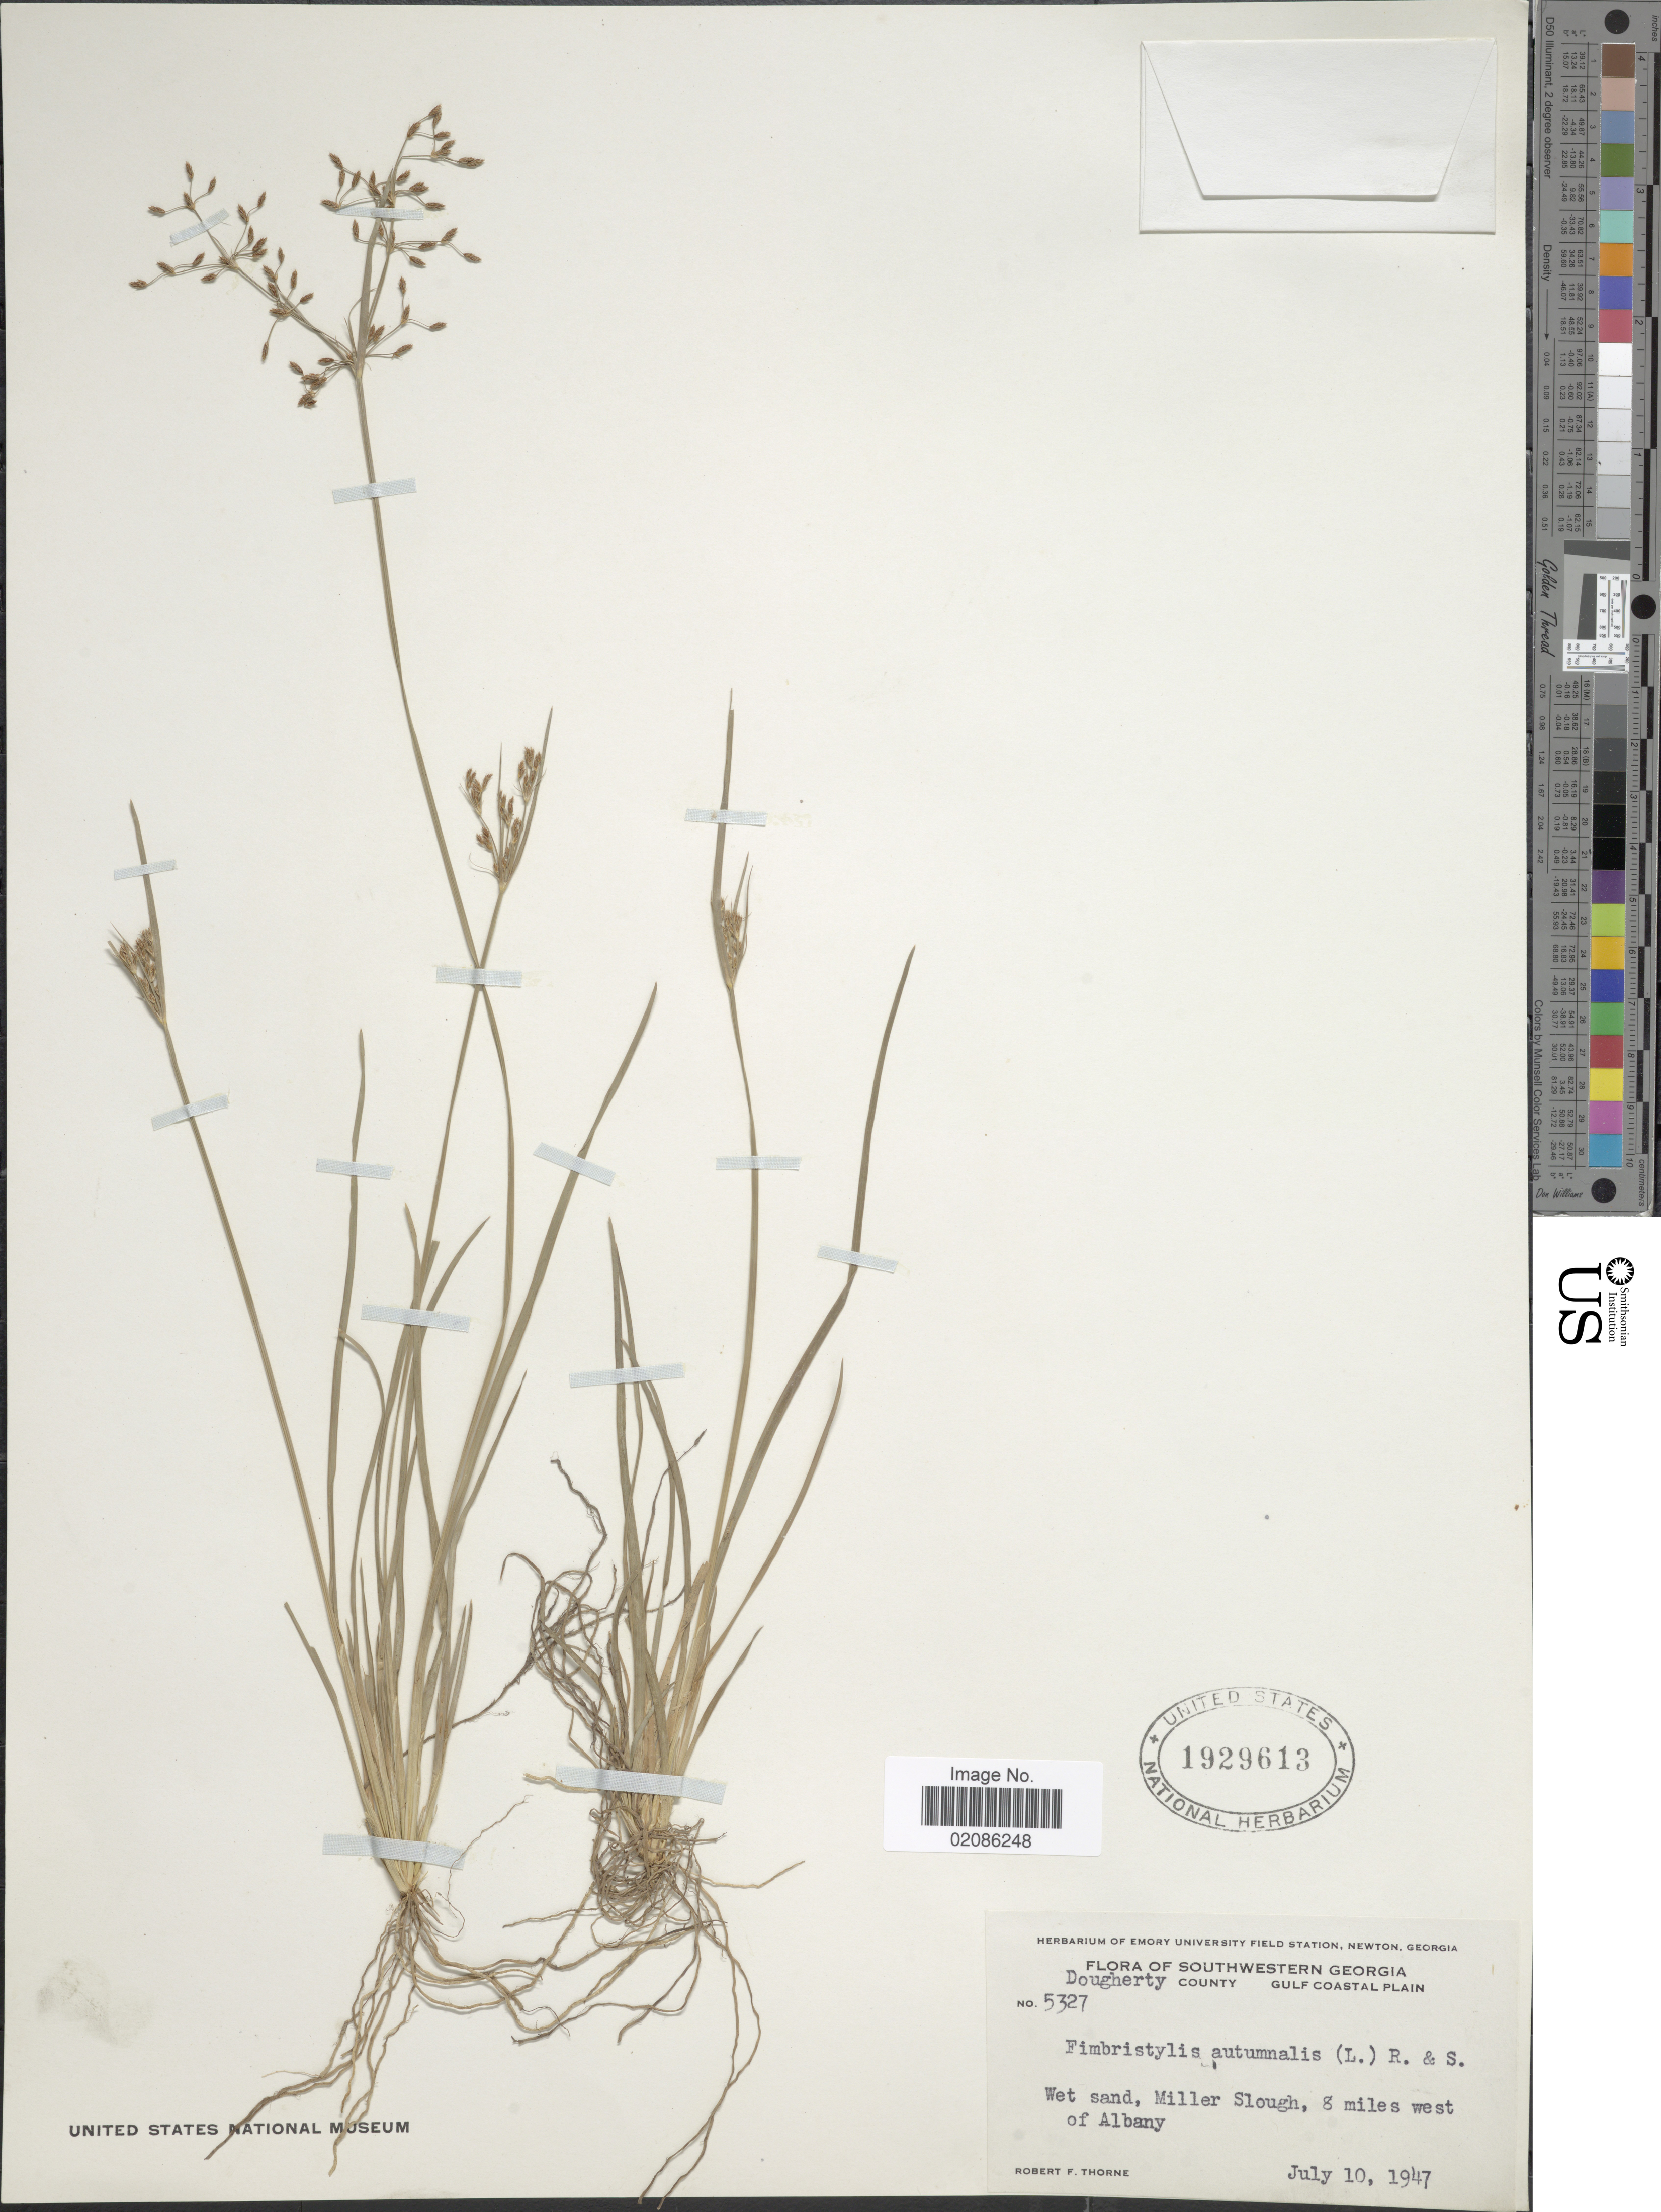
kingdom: Plantae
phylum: Tracheophyta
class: Liliopsida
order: Poales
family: Cyperaceae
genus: Fimbristylis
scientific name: Fimbristylis autumnalis (L.) Roem. & Schult.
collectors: R. F. Thorne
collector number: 5327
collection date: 1947-07-10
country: United States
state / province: Georgia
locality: Southwestern Georgia, Dougherty County, Gulf Coastal Plain, Wet sand, Miller Slough, 8 miles west of Albany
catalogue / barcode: US 1929613